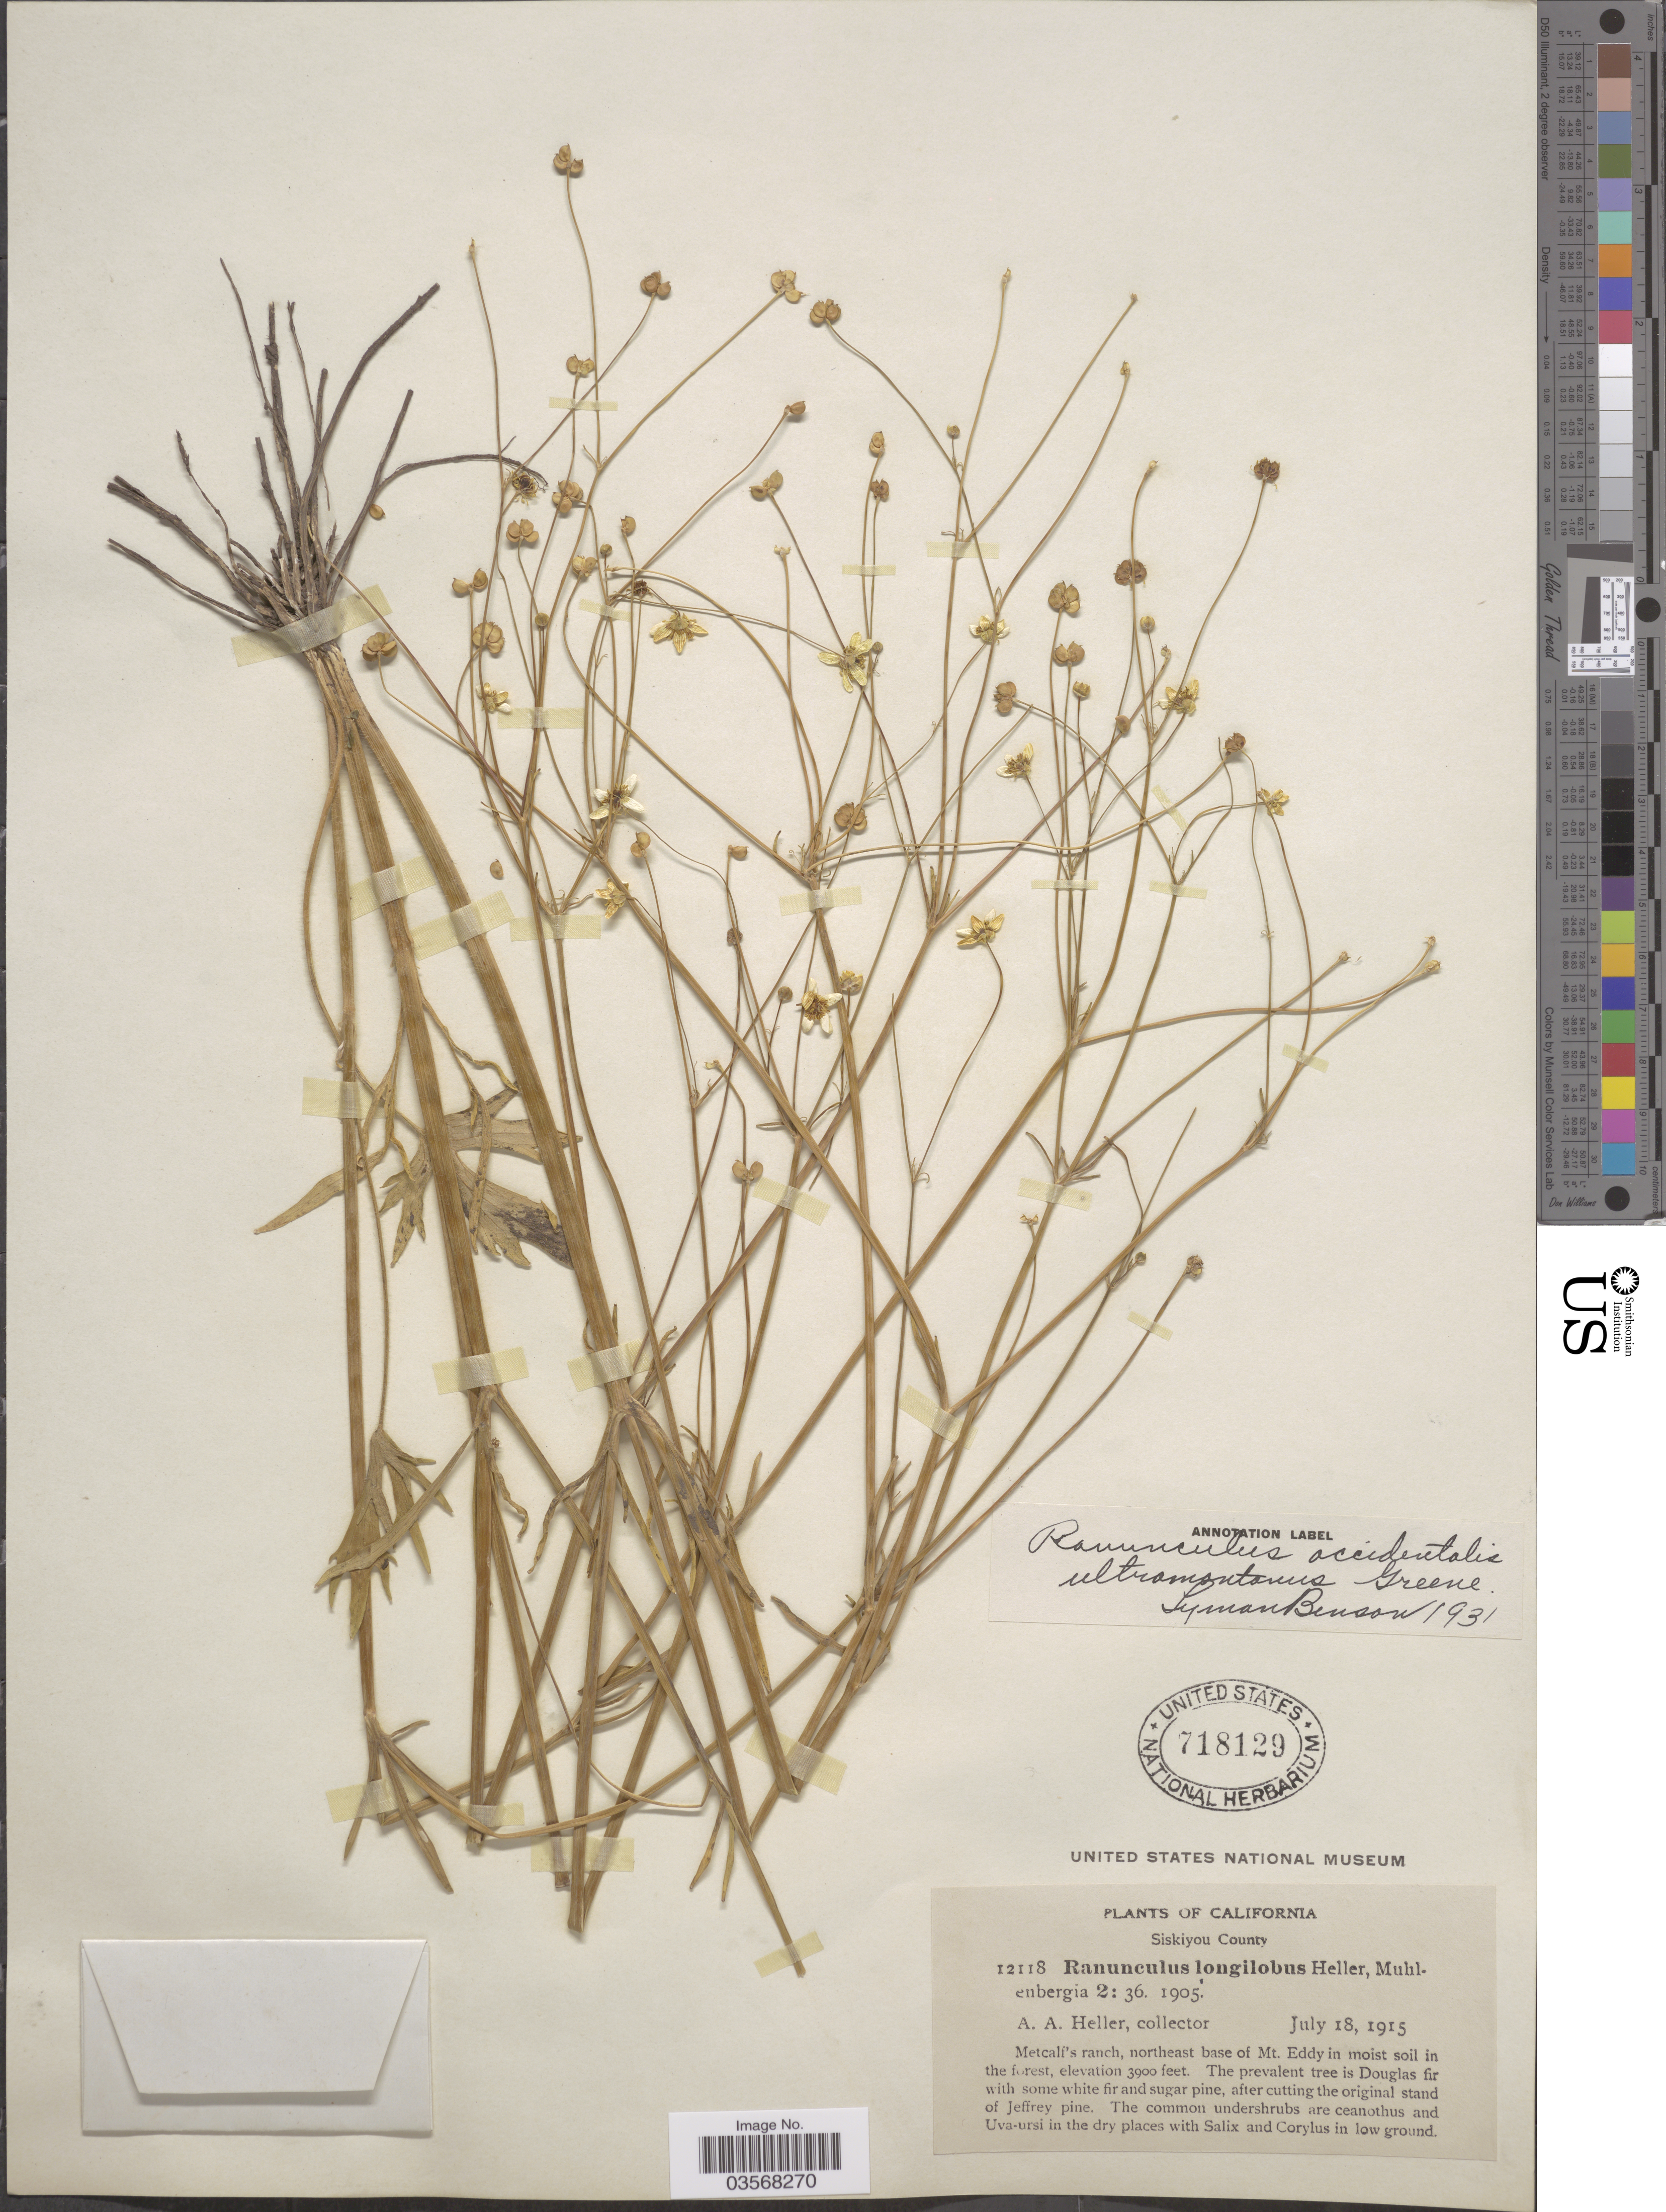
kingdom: Plantae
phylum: Tracheophyta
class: Magnoliopsida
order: Ranunculales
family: Ranunculaceae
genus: Ranunculus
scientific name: Ranunculus occidentalis var. ultramontanus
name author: Nutt.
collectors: A. A. Heller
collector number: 12118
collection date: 1915-07-18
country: United States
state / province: California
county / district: Siskiyou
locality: Siskiyou County. Metcalf's ranch, northeast base of Mt. Eddy.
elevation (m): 1189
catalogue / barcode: US 718129